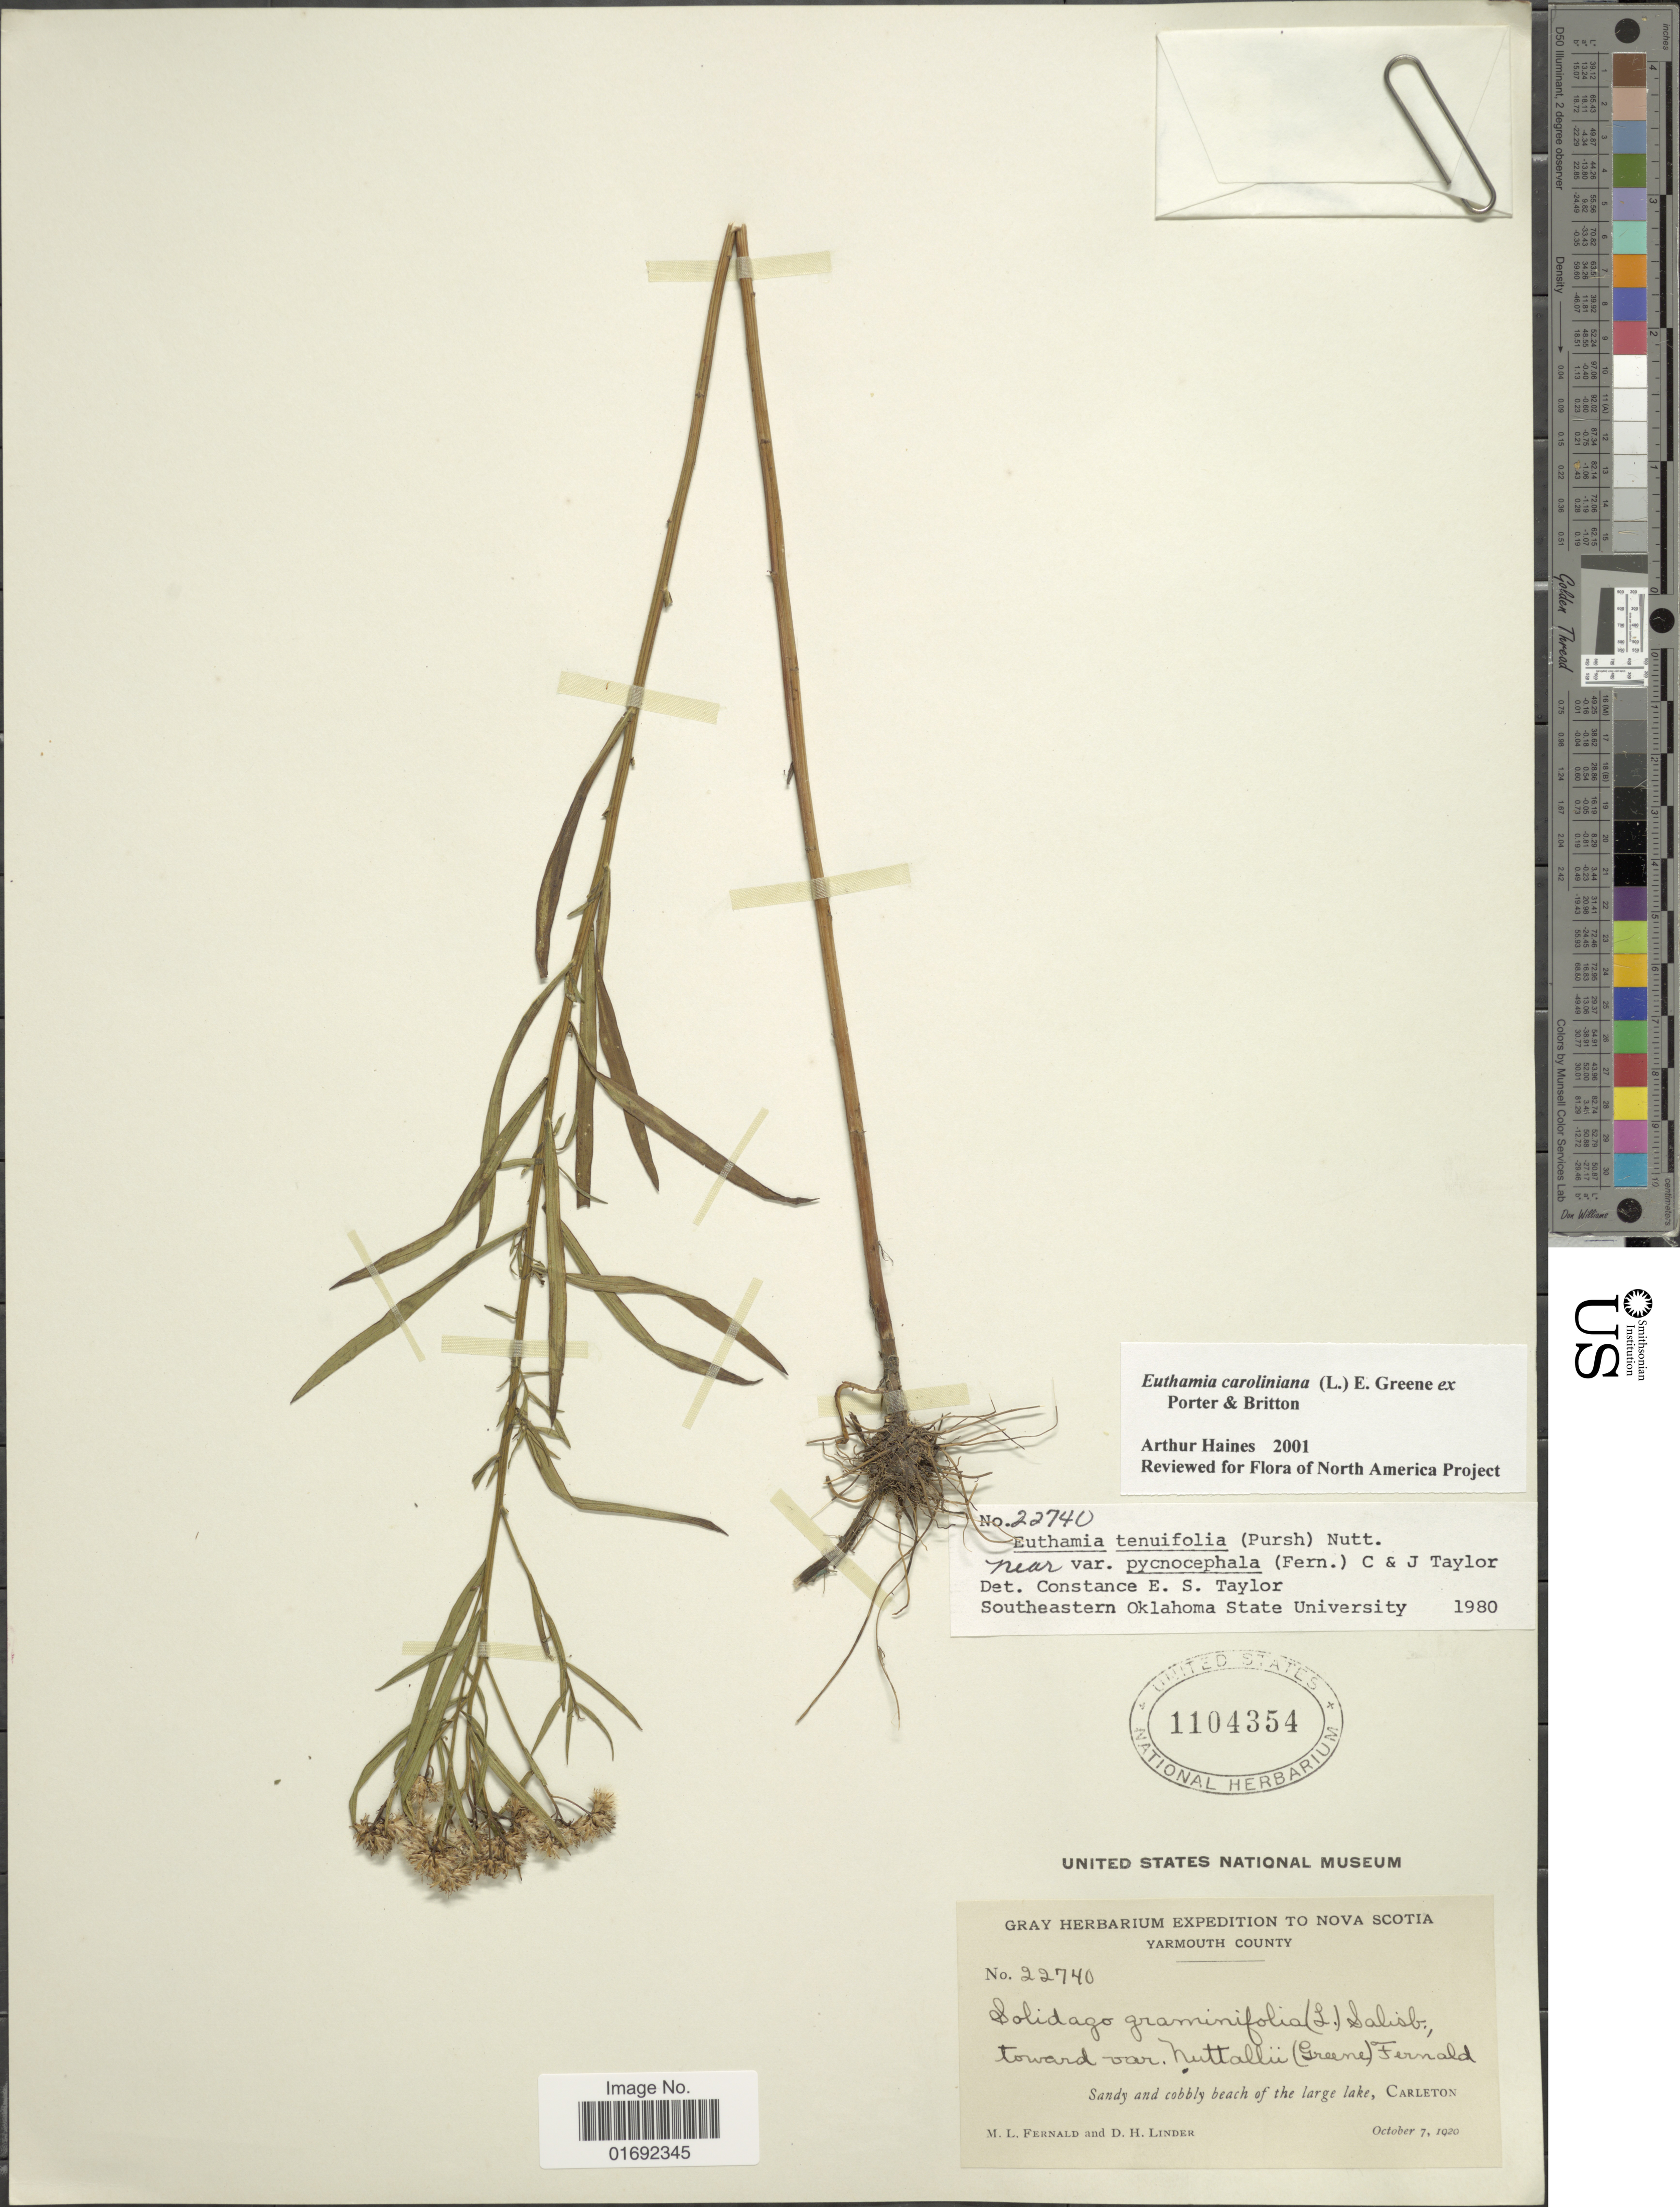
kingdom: Plantae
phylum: Tracheophyta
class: Magnoliopsida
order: Asterales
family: Asteraceae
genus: Euthamia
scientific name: Euthamia galetorum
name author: S.W. Greene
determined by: Urbatsch, Lowell E., Curator (LSU), Louisiana State University (UNITED STATES)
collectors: M. L. Fernald & D. Linder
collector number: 22740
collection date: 1920-10-07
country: Canada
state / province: Nova Scotia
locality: Yarmouth County, sandy and cobbly beach of the large lake, Carleton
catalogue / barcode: US 1104354